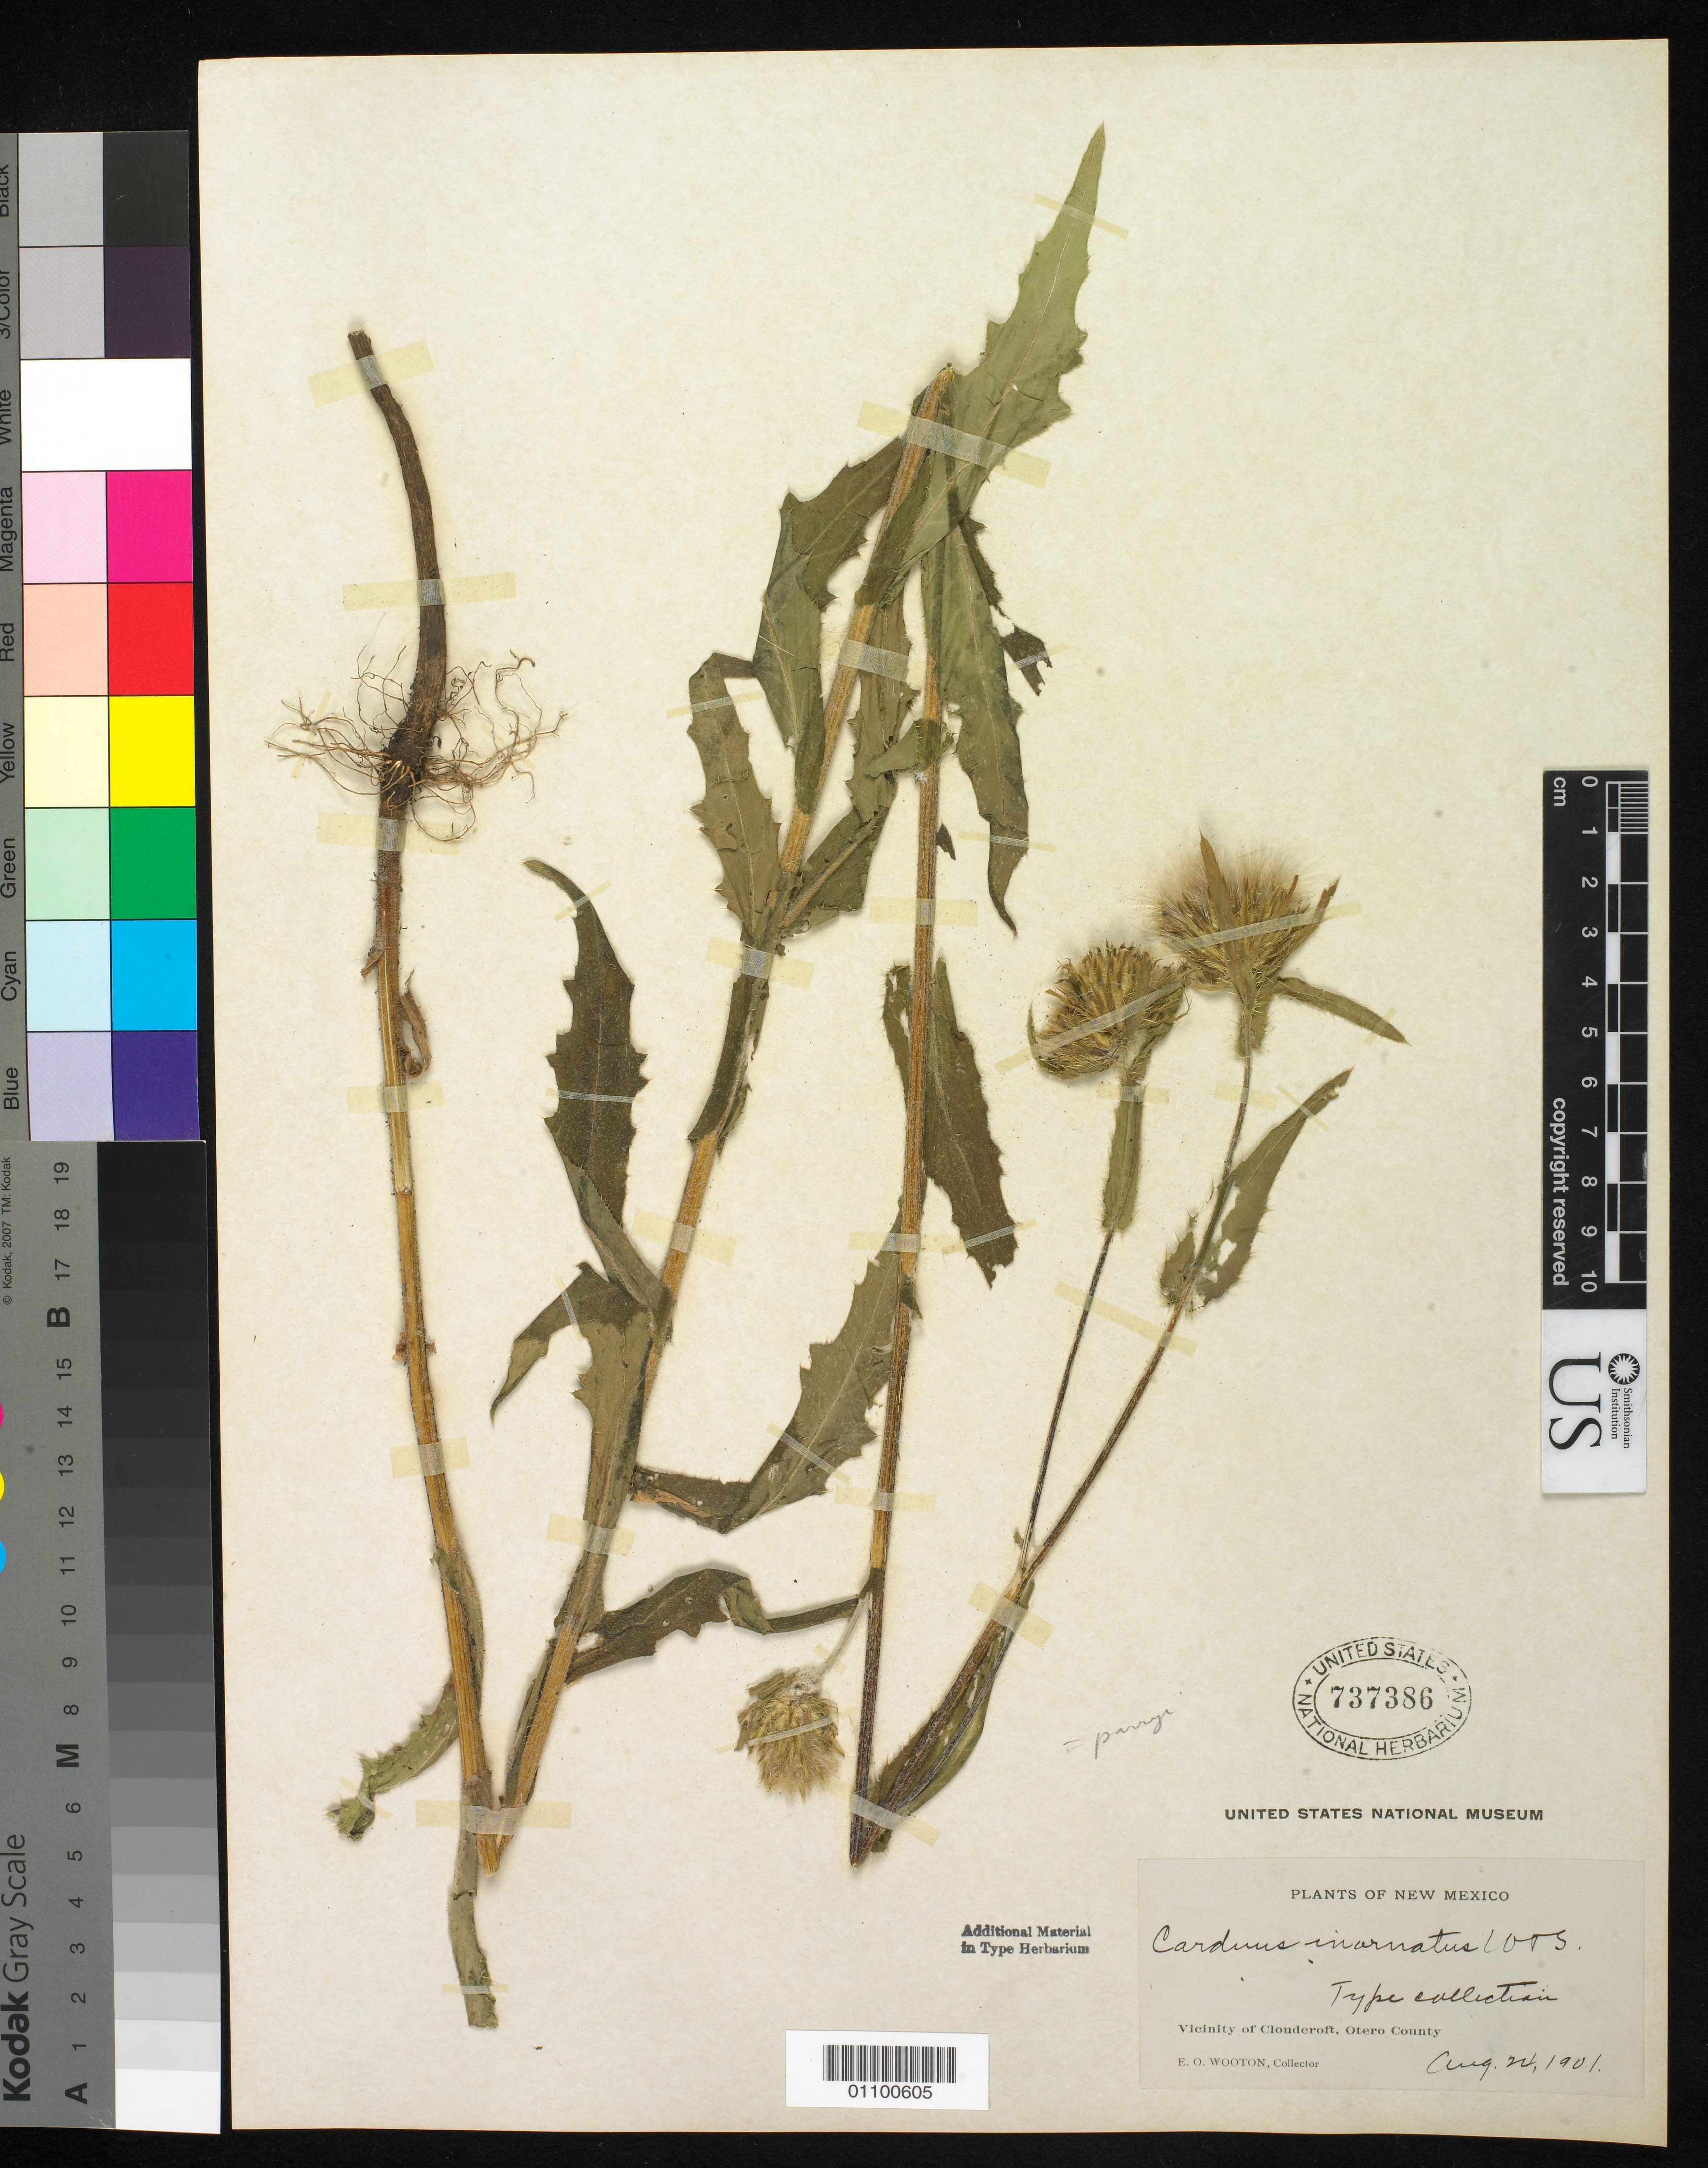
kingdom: Plantae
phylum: Tracheophyta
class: Magnoliopsida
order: Asterales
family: Asteraceae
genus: Carduus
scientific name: Carduus inornatus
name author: Wooton & Standl.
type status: Isotype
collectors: E. O. Wooton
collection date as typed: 24 Aug 1901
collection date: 1901-08-24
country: United States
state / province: New Mexico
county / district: Otero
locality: Cloudcroft.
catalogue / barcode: US 737386